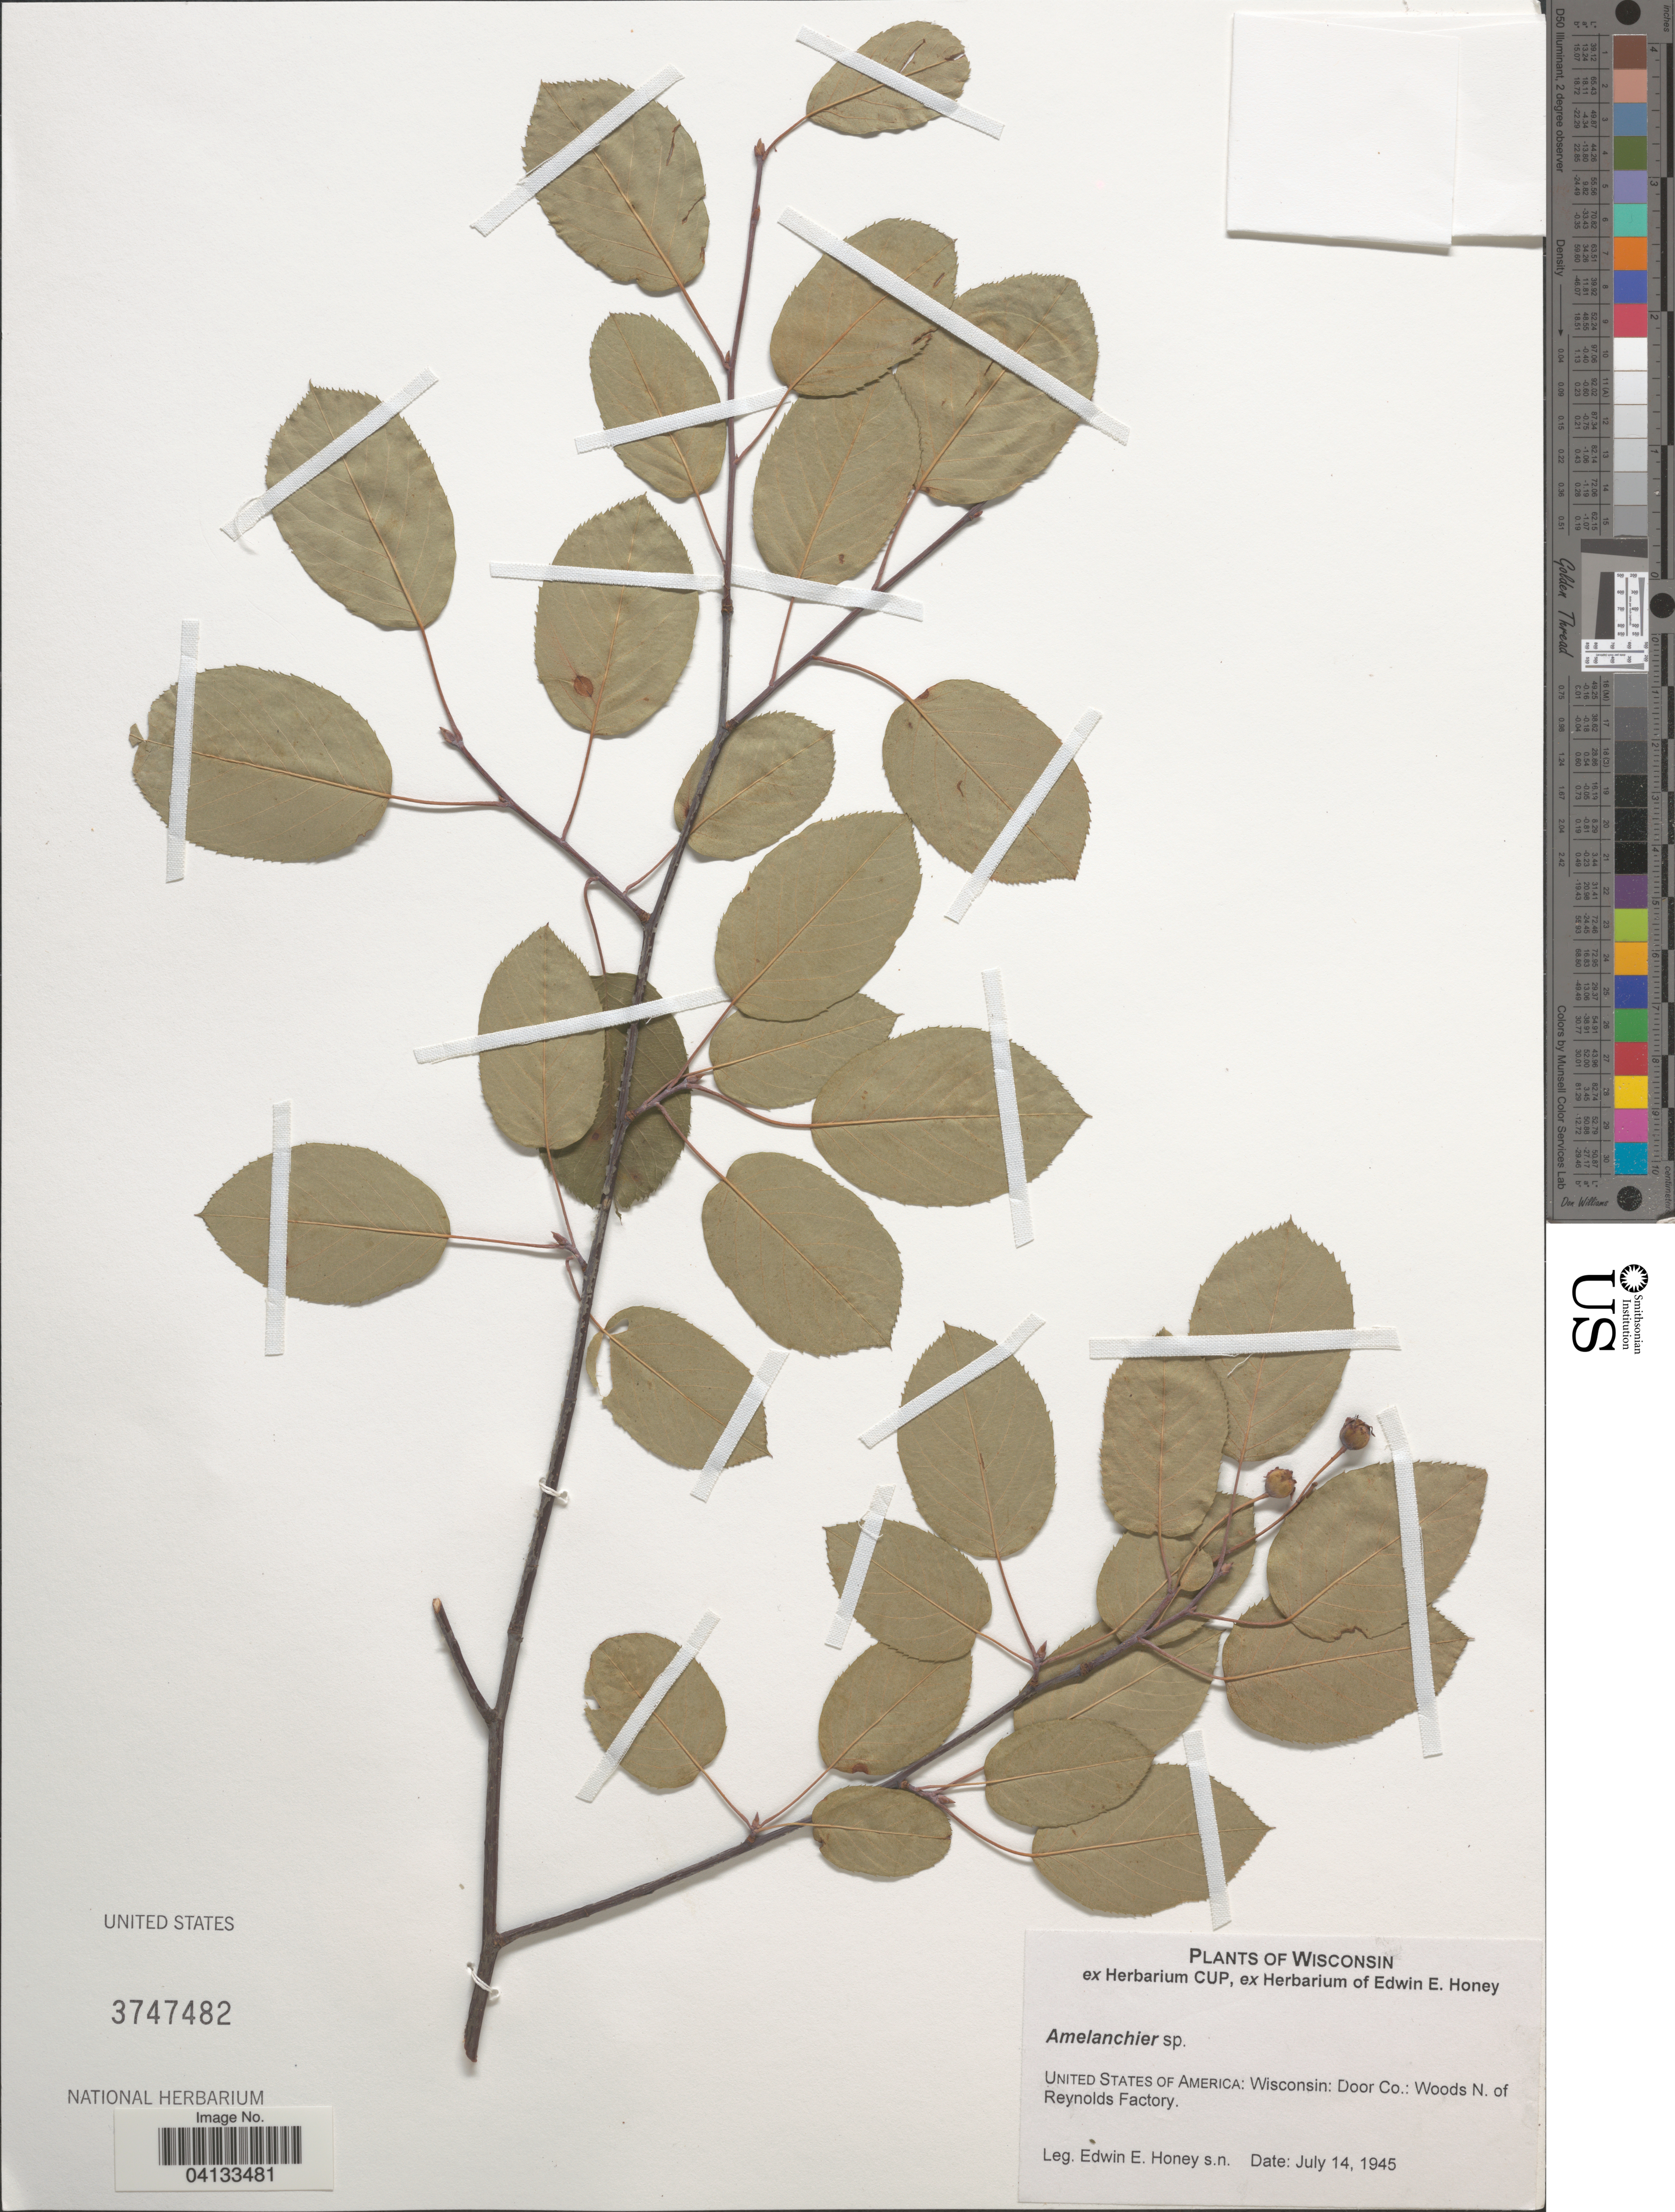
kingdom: Plantae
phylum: Tracheophyta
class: Magnoliopsida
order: Rosales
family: Rosaceae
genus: Amelanchier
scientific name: Amelanchier sp.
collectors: E. Honey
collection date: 1945-07-14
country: United States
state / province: Wisconsin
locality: Door Co.: Woods N. of Reynolds Factory.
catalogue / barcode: US 3747482